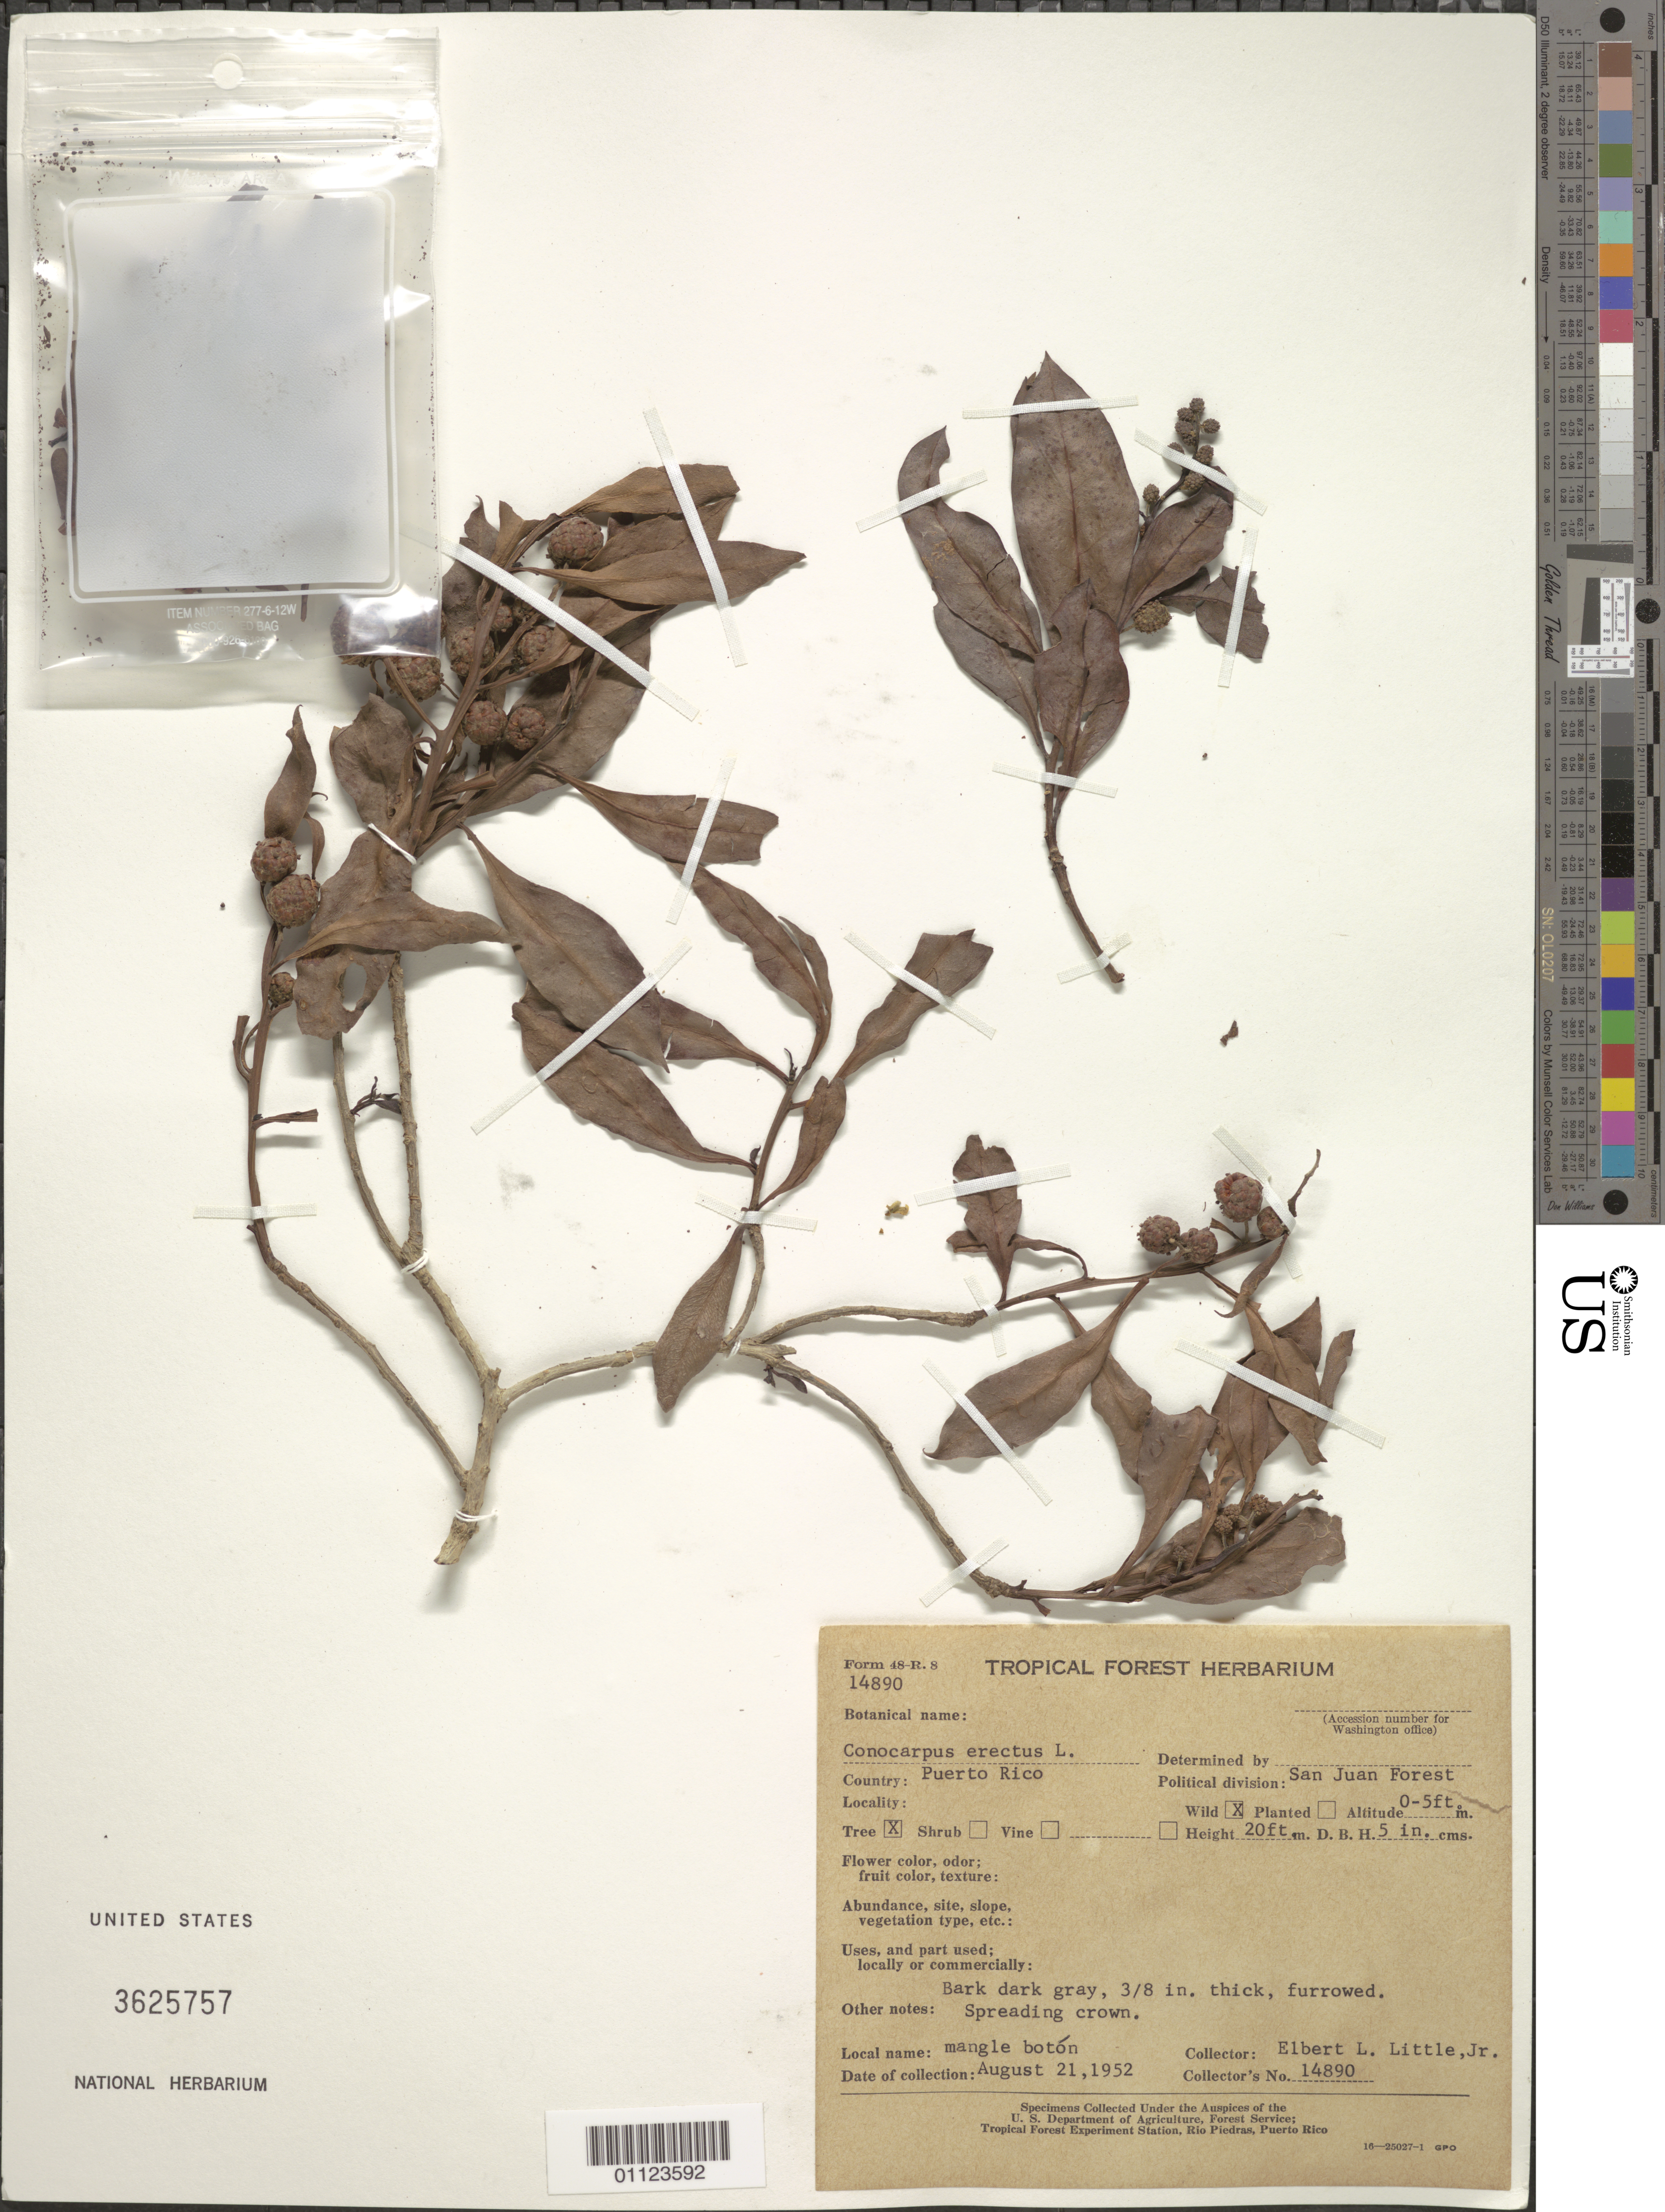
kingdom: Plantae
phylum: Tracheophyta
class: Magnoliopsida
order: Myrtales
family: Combretaceae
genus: Conocarpus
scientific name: Conocarpus erectus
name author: L.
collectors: E. L. Little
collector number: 14890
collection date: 1952-08-21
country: Puerto Rico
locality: San Juan Forest.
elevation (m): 0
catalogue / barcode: US 3625757